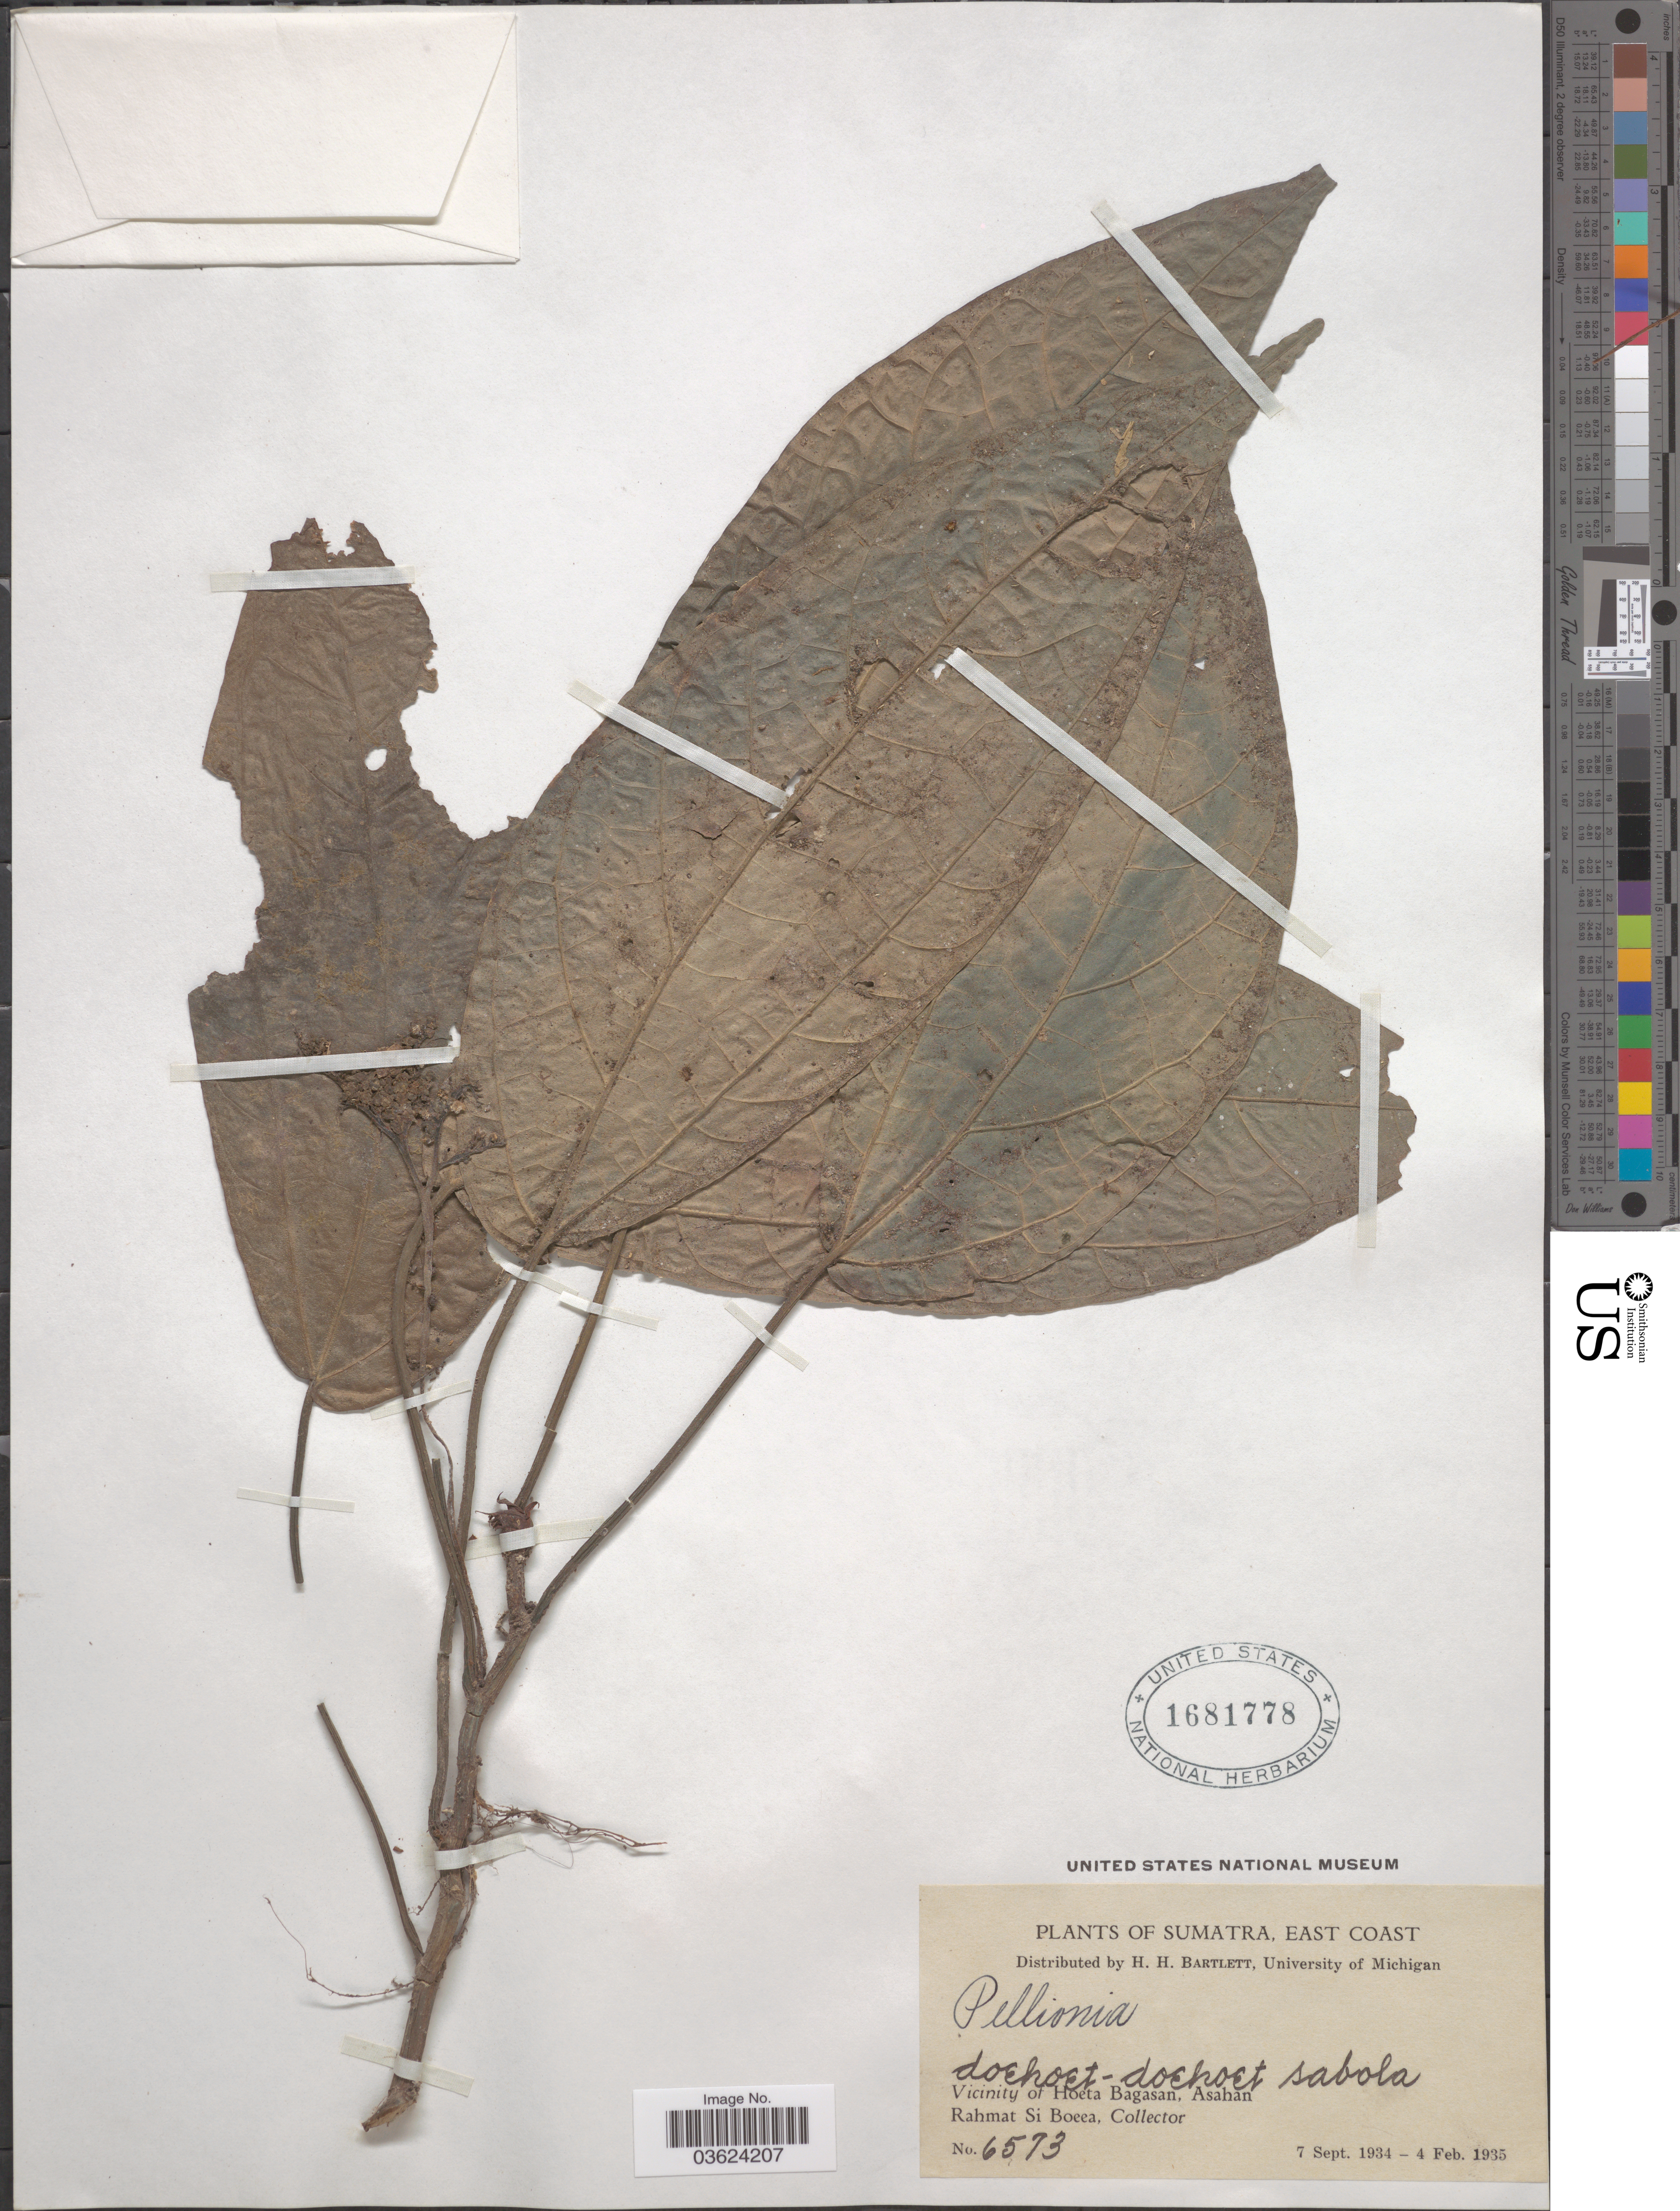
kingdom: Plantae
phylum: Tracheophyta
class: Magnoliopsida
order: Rosales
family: Urticaceae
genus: Pellionia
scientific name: Pellionia sp.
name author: Gaudich.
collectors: Rahmat Si Boeea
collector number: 6573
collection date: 1934-09-07/1935-02-04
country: Indonesia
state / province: Sumatra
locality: Sumatra, East Coast. Doehoet-doehoet sabola [unsure placement]. Vicinity of Hoeta Bagasan, Asahan.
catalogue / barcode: US 1681778